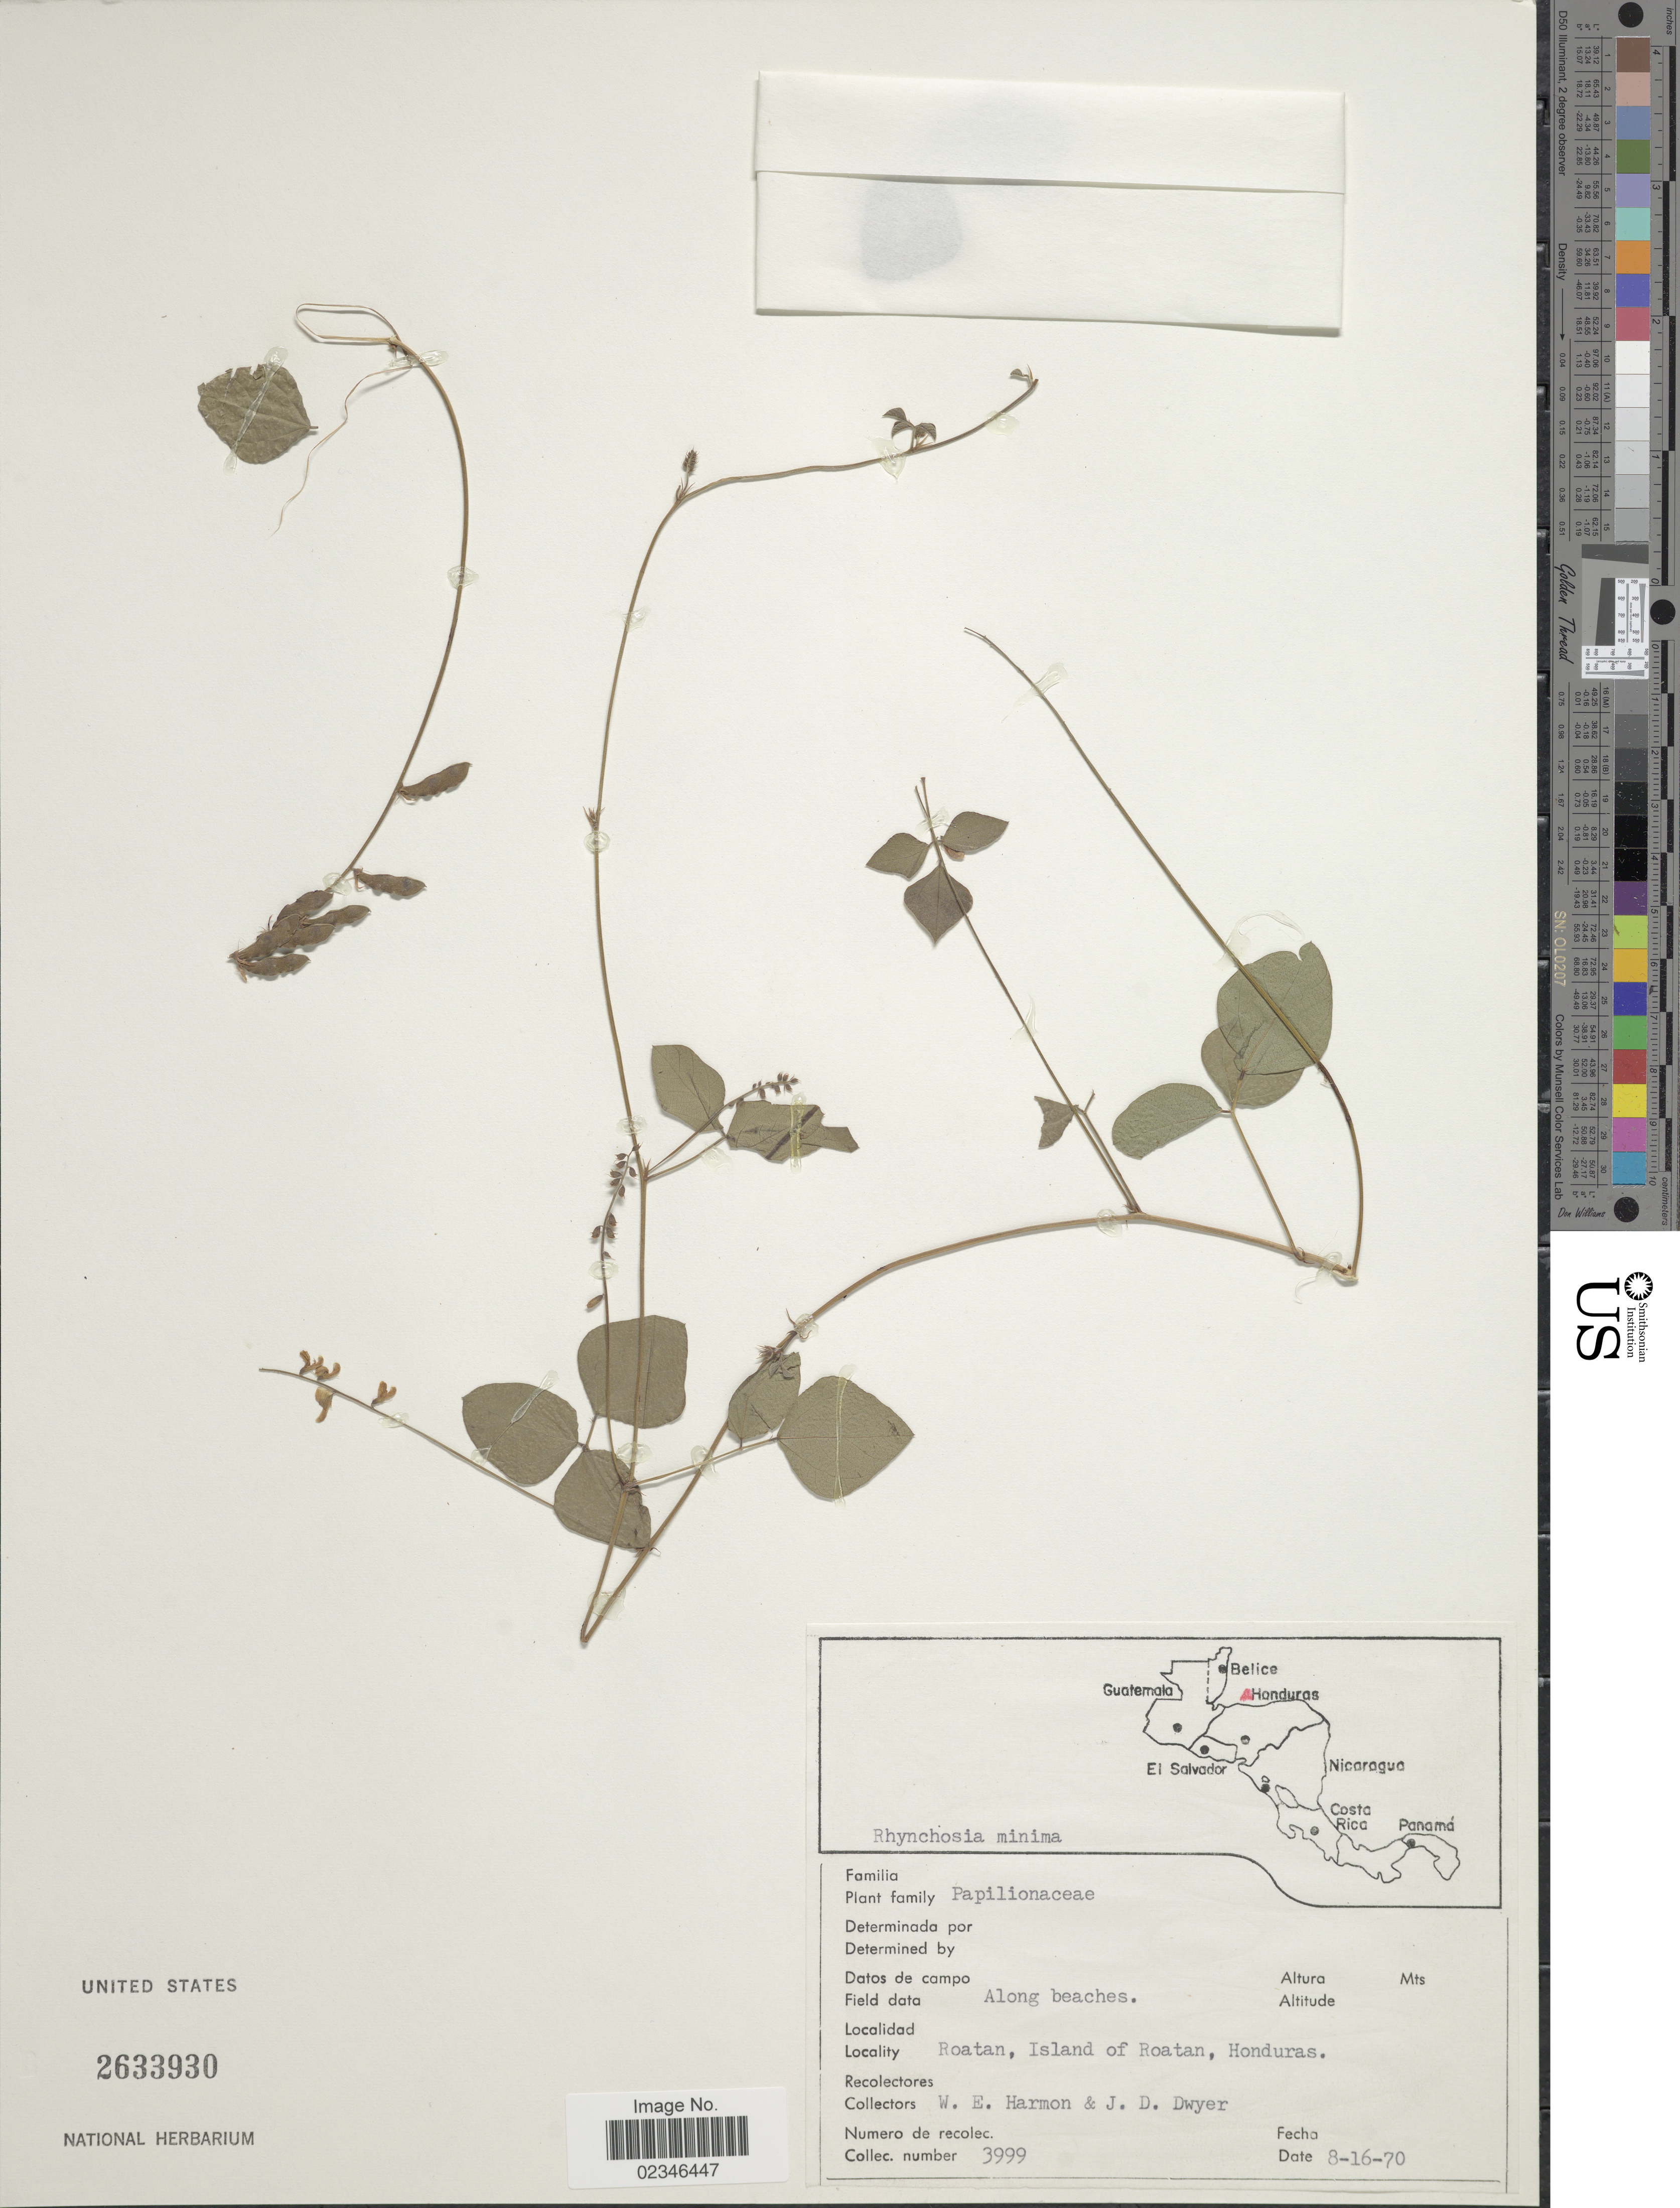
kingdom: Plantae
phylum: Tracheophyta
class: Magnoliopsida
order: Fabales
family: Fabaceae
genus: Rhynchosia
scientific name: Rhynchosia minima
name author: (L.) DC.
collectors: W. E. Harmon & J. D. Dwyer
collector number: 3999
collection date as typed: Transcribed d/m/y: 16/8/70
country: Honduras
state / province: Islas de la Bahía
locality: Roatan, Island of Roatan, Honduras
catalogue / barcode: US 2633930